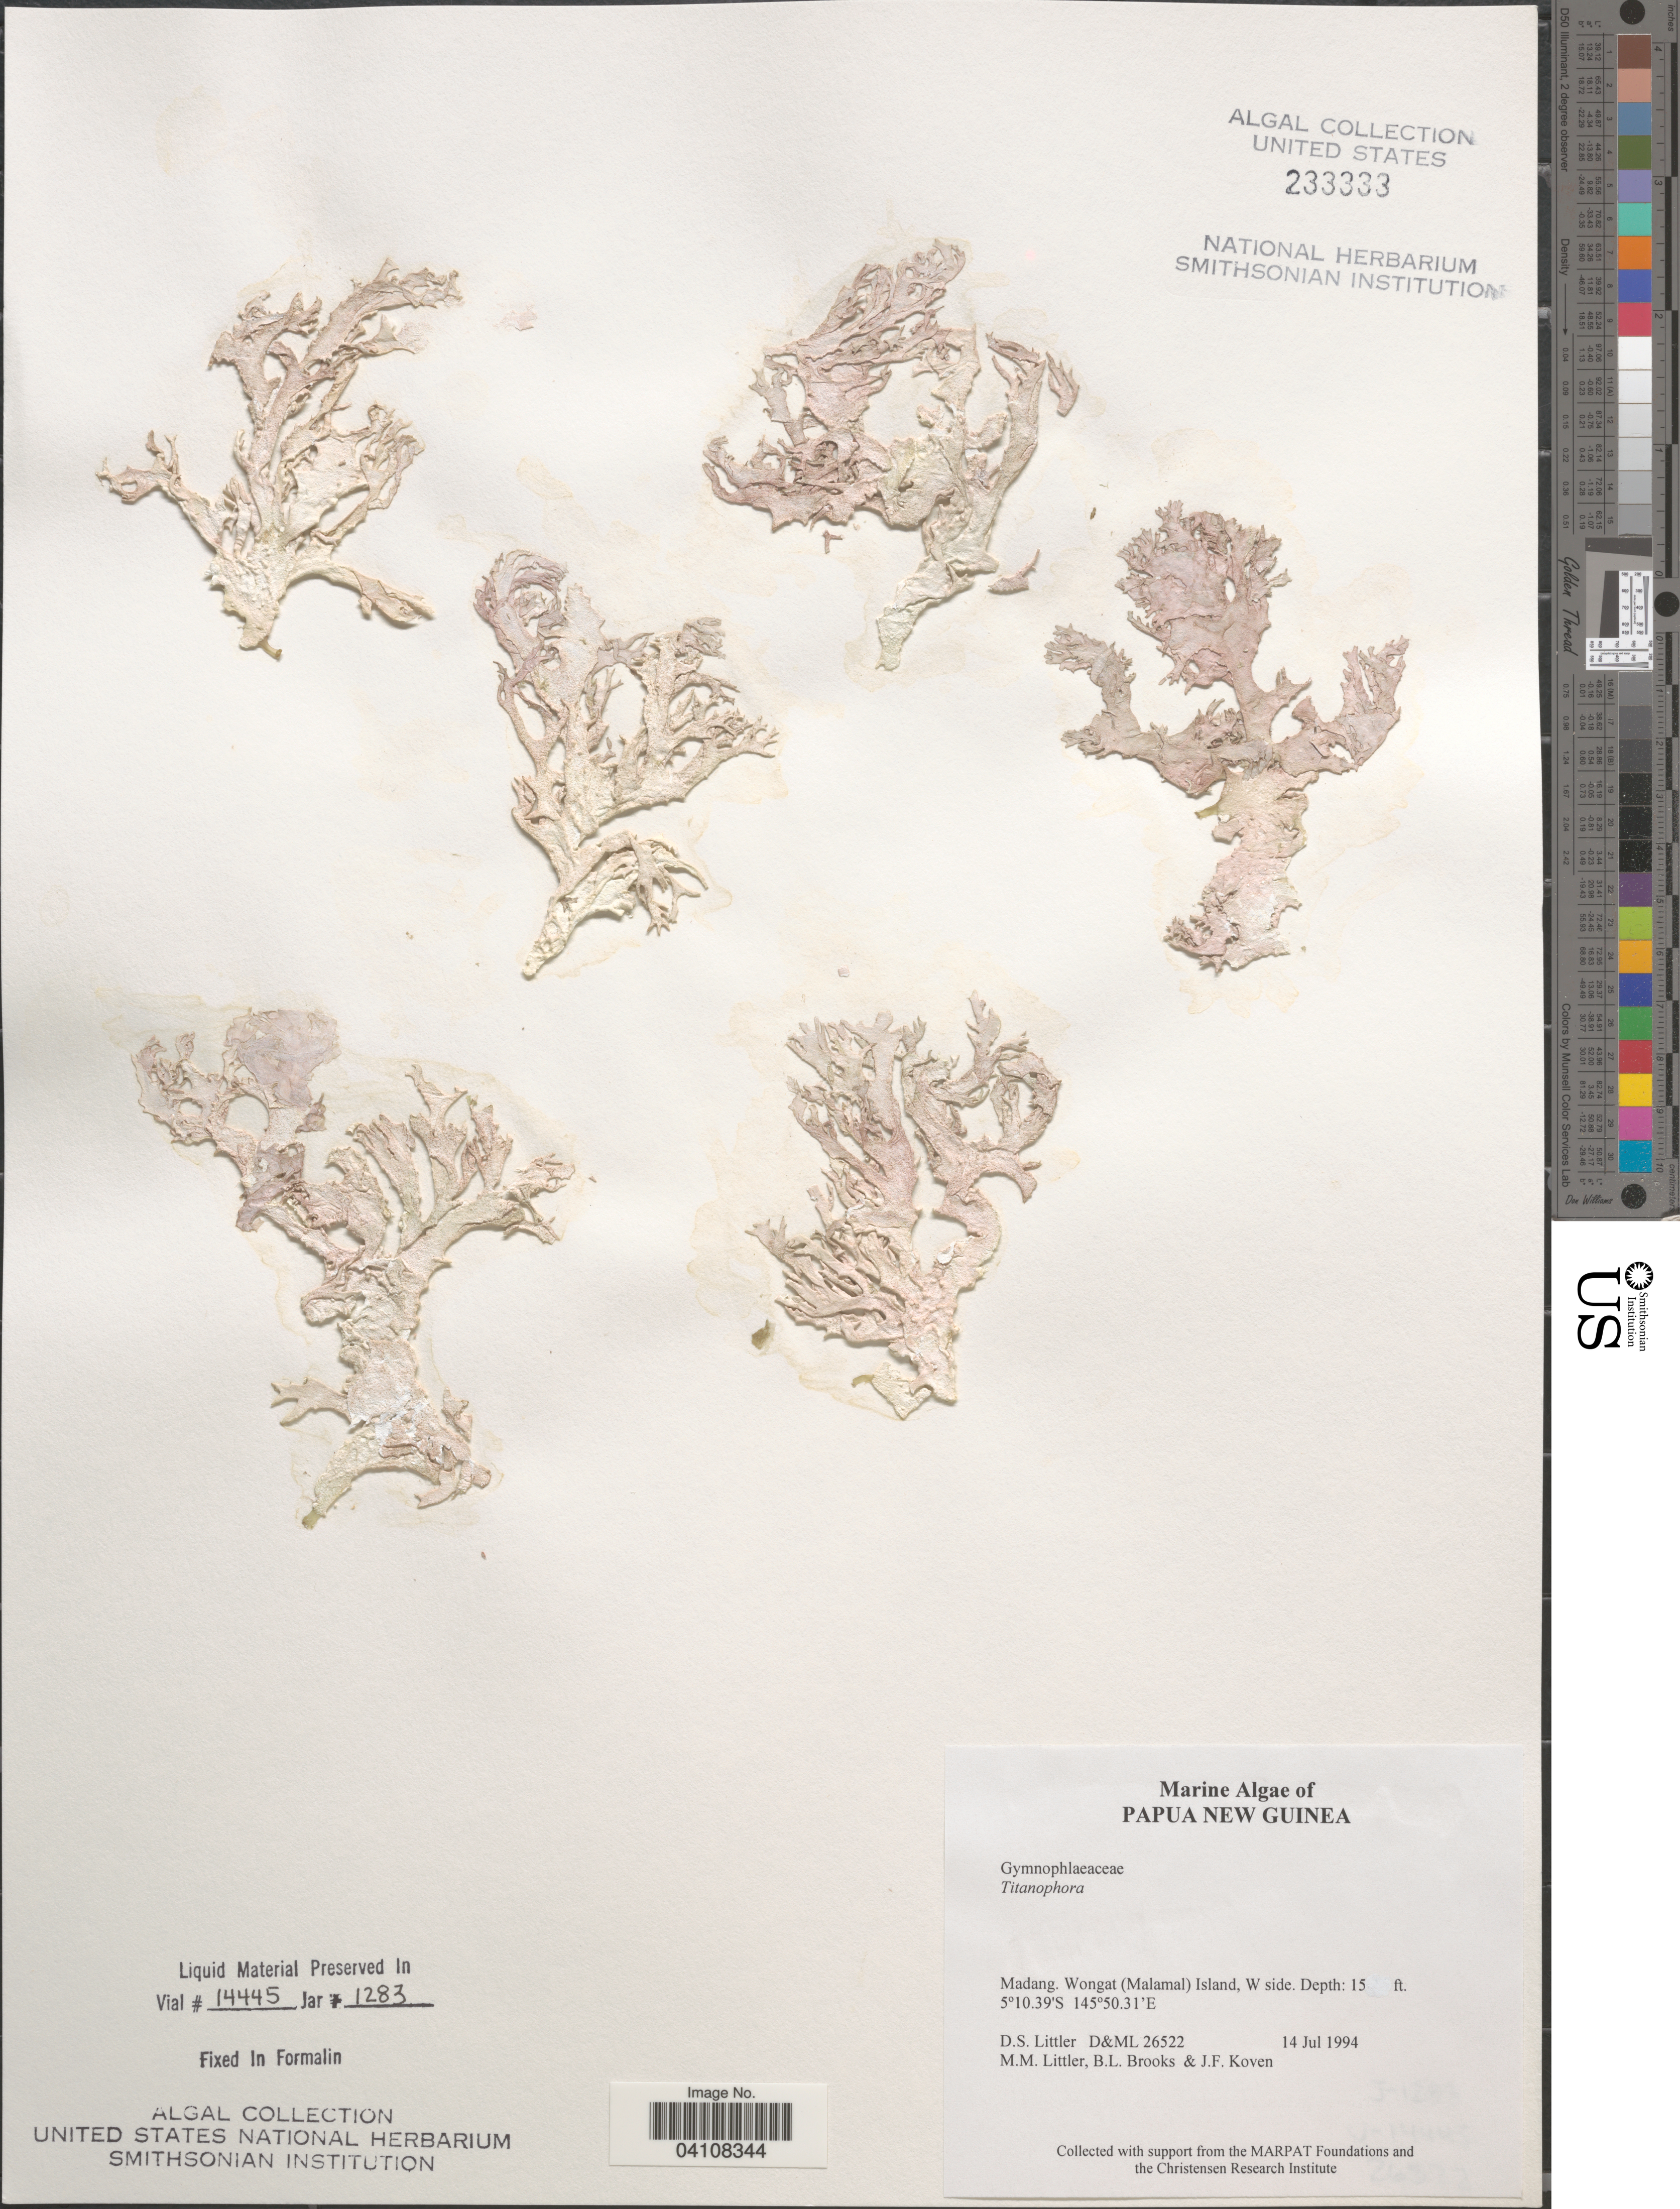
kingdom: Plantae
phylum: Rhodophyta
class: Florideophyceae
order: Nemastomatales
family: Schizymeniaceae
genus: Titanophora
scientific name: Titanophora sp.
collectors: D. S. Littler, B. Brooks & J. Koven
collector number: D&ML26522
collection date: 1994-07-14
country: Papua New Guinea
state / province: Madang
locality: Wongat (Malamal) Island, W side.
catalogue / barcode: US 233333